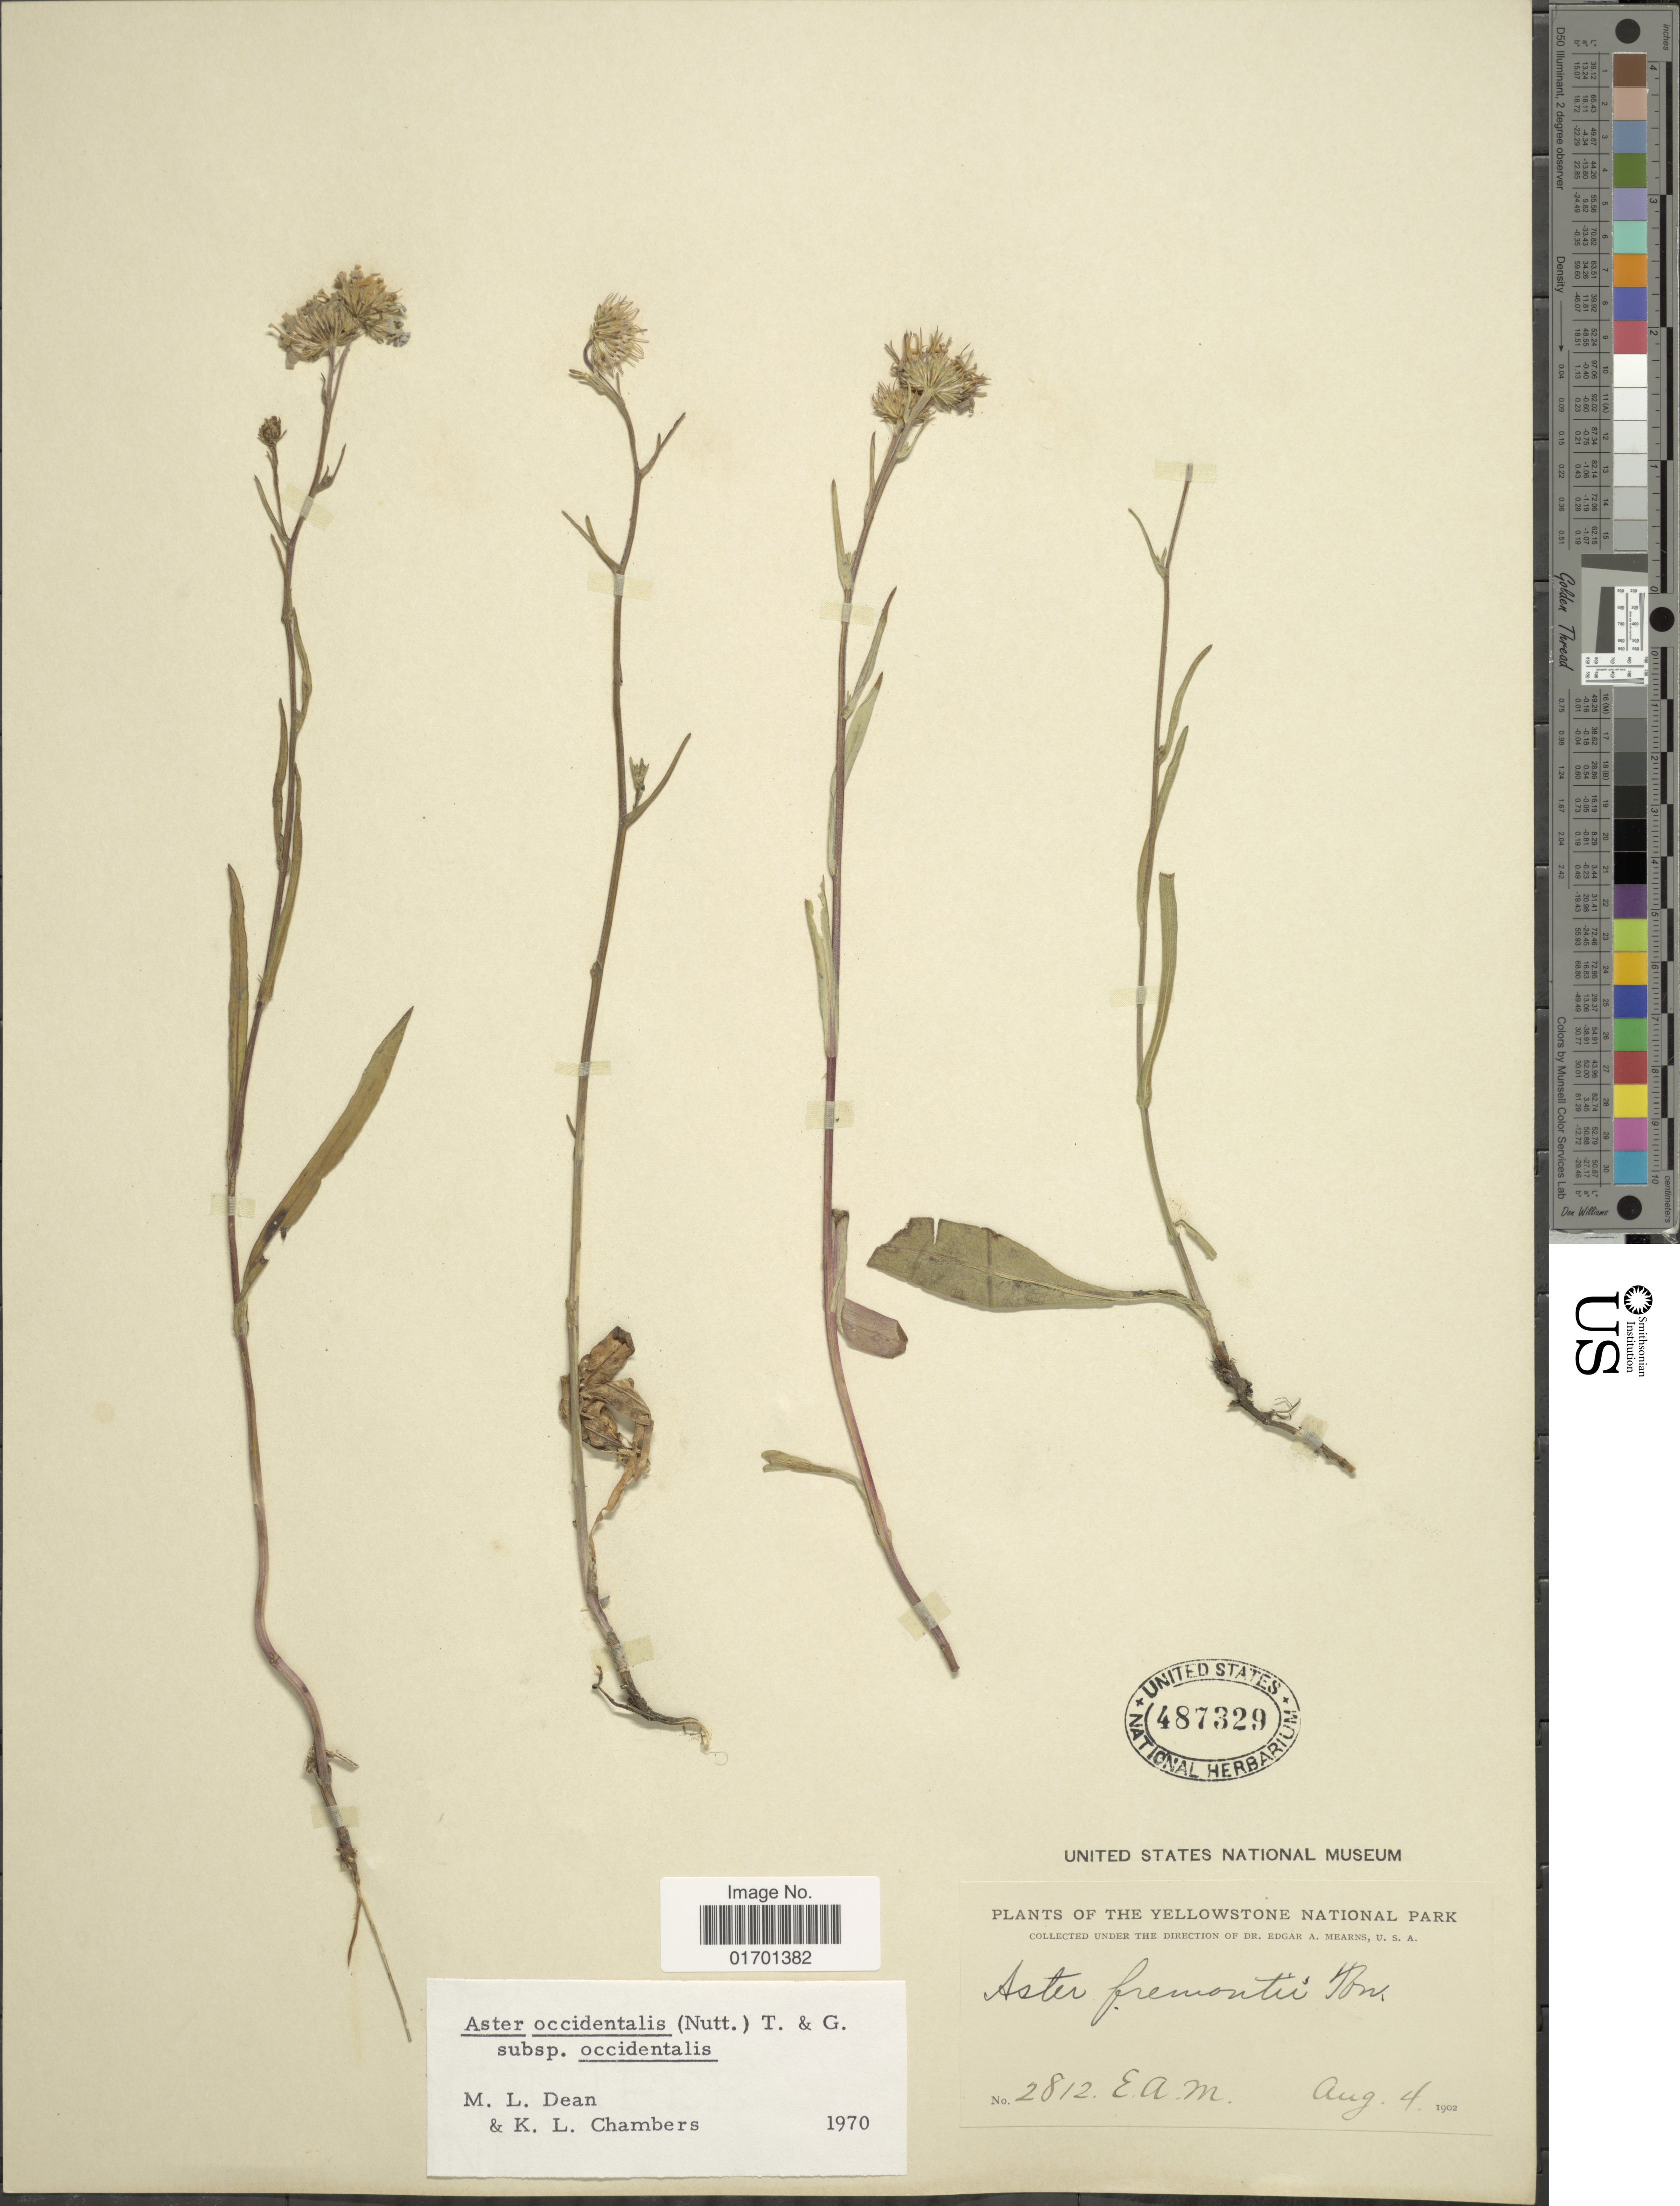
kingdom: Plantae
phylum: Tracheophyta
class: Magnoliopsida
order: Asterales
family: Asteraceae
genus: Symphyotrichum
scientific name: Symphyotrichum spathulatum var. spathulatum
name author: (Lindl.) G.L. Nesom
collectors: E. A. Mearns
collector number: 2812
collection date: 1902-08-04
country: United States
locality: Yellowstone National Park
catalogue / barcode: US 487329